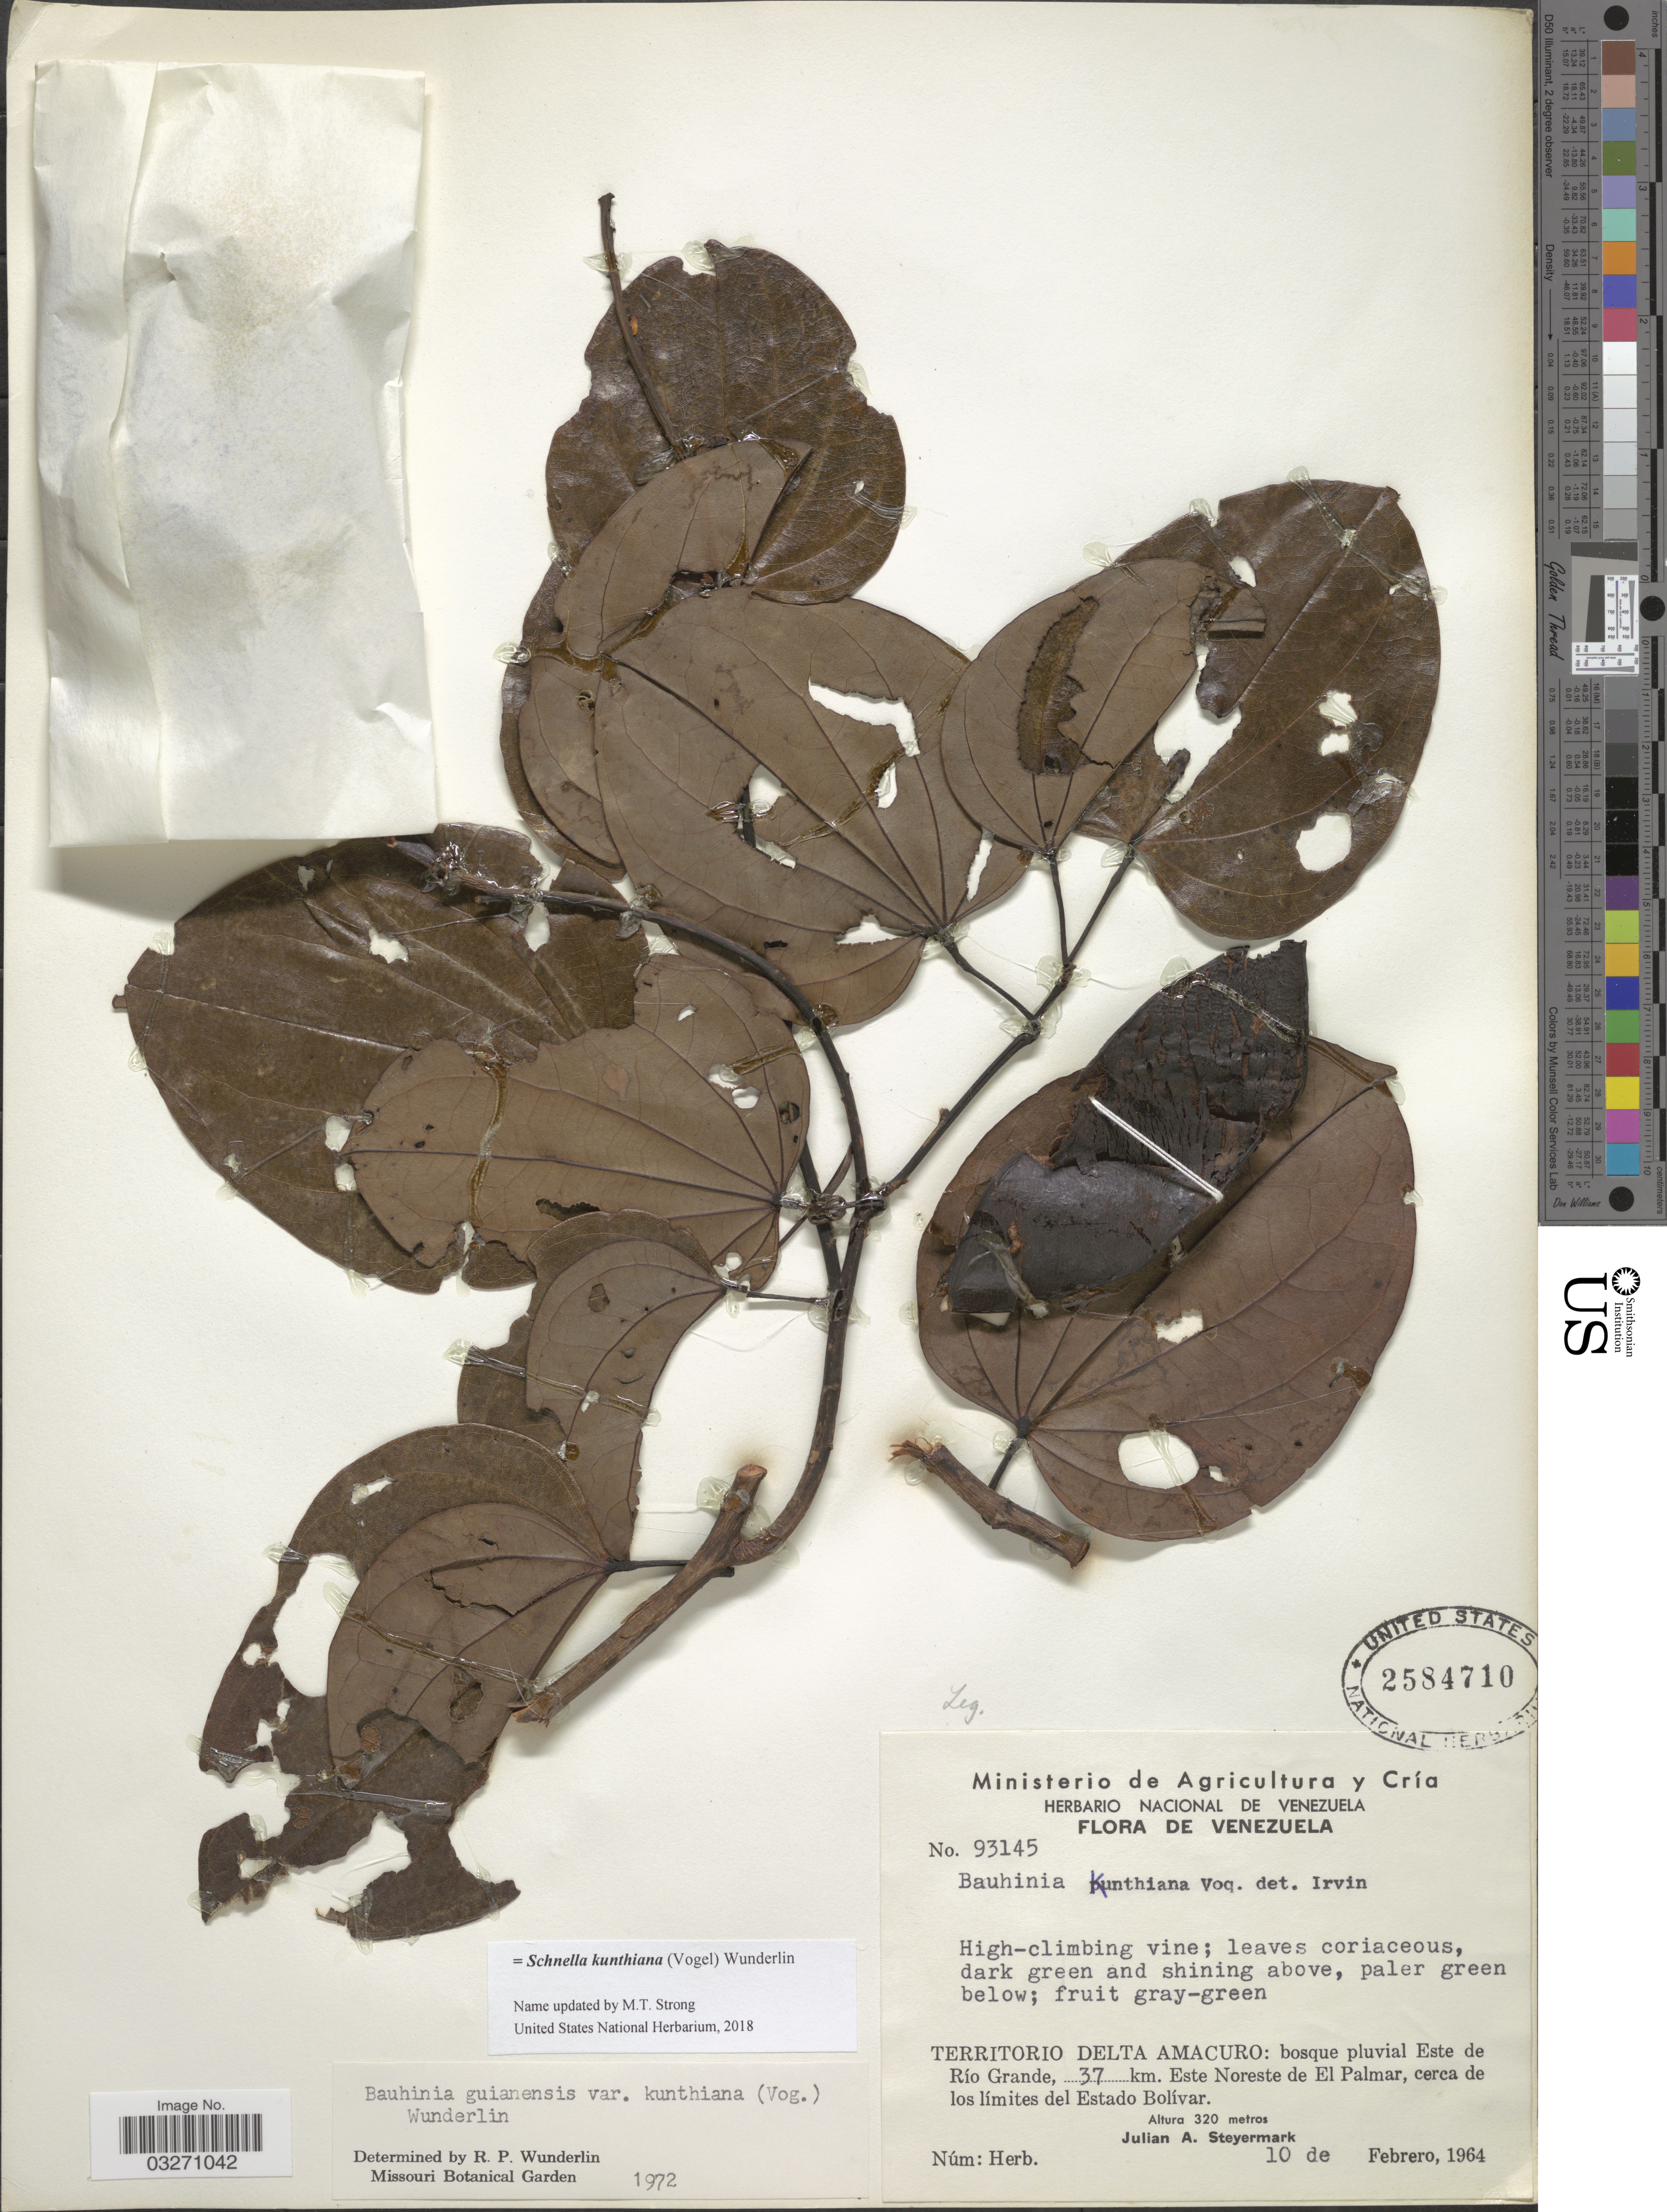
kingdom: Plantae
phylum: Tracheophyta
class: Magnoliopsida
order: Fabales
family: Fabaceae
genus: Schnella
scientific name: Schnella kunthiana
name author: (Vogel) Wunderlin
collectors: J. Steyermark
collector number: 93145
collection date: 1964-02-10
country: Venezuela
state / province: Delta Amacuro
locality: Bosque pluvial Este de Río Grande, 37 km. Este Noreste de El Palmar, cerca de los límites del Estado Bolívar.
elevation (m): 320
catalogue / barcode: US 2584710